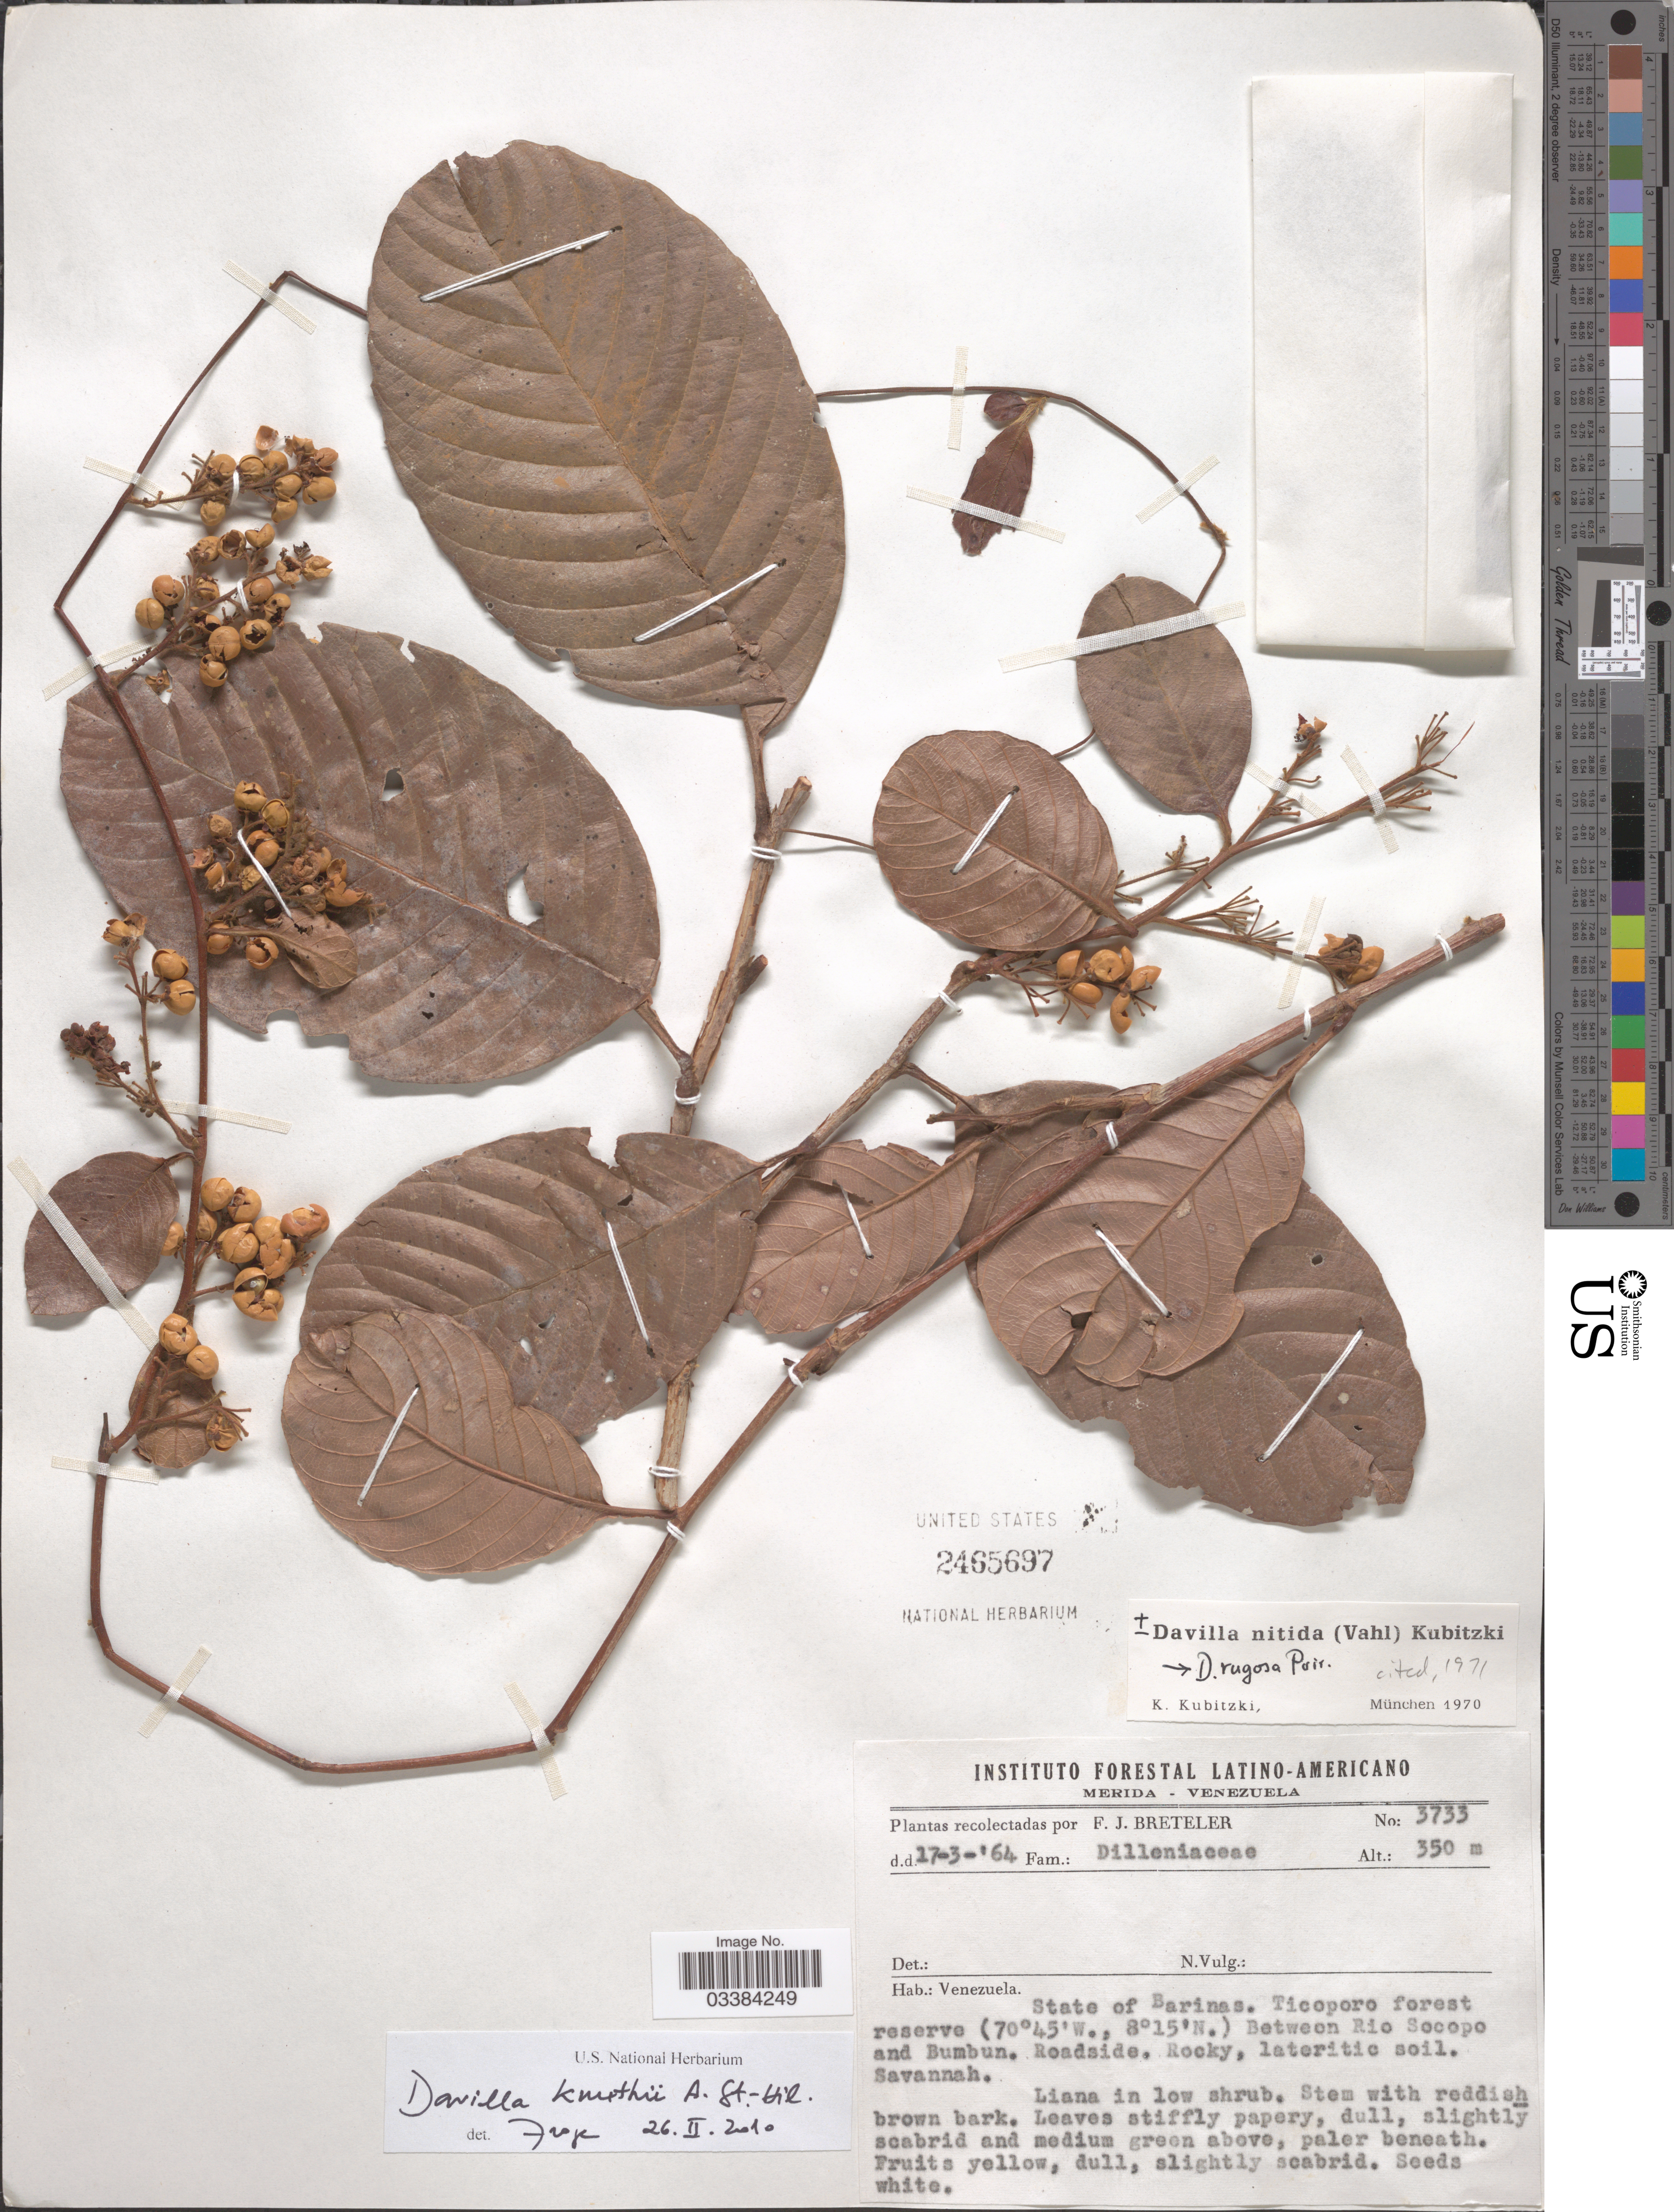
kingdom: Plantae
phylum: Tracheophyta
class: Magnoliopsida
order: Dilleniales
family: Dilleniaceae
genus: Davilla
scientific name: Davilla kunthii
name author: A. St.-Hil.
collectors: F. J. Breteler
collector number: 3733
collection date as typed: Transcribed d/m/y: 17/3/64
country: Venezuela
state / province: Barinas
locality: Ticoporo forest reserve. Between Rio Socopo and Bumbun. Roadside.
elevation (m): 350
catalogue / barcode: US 2465697